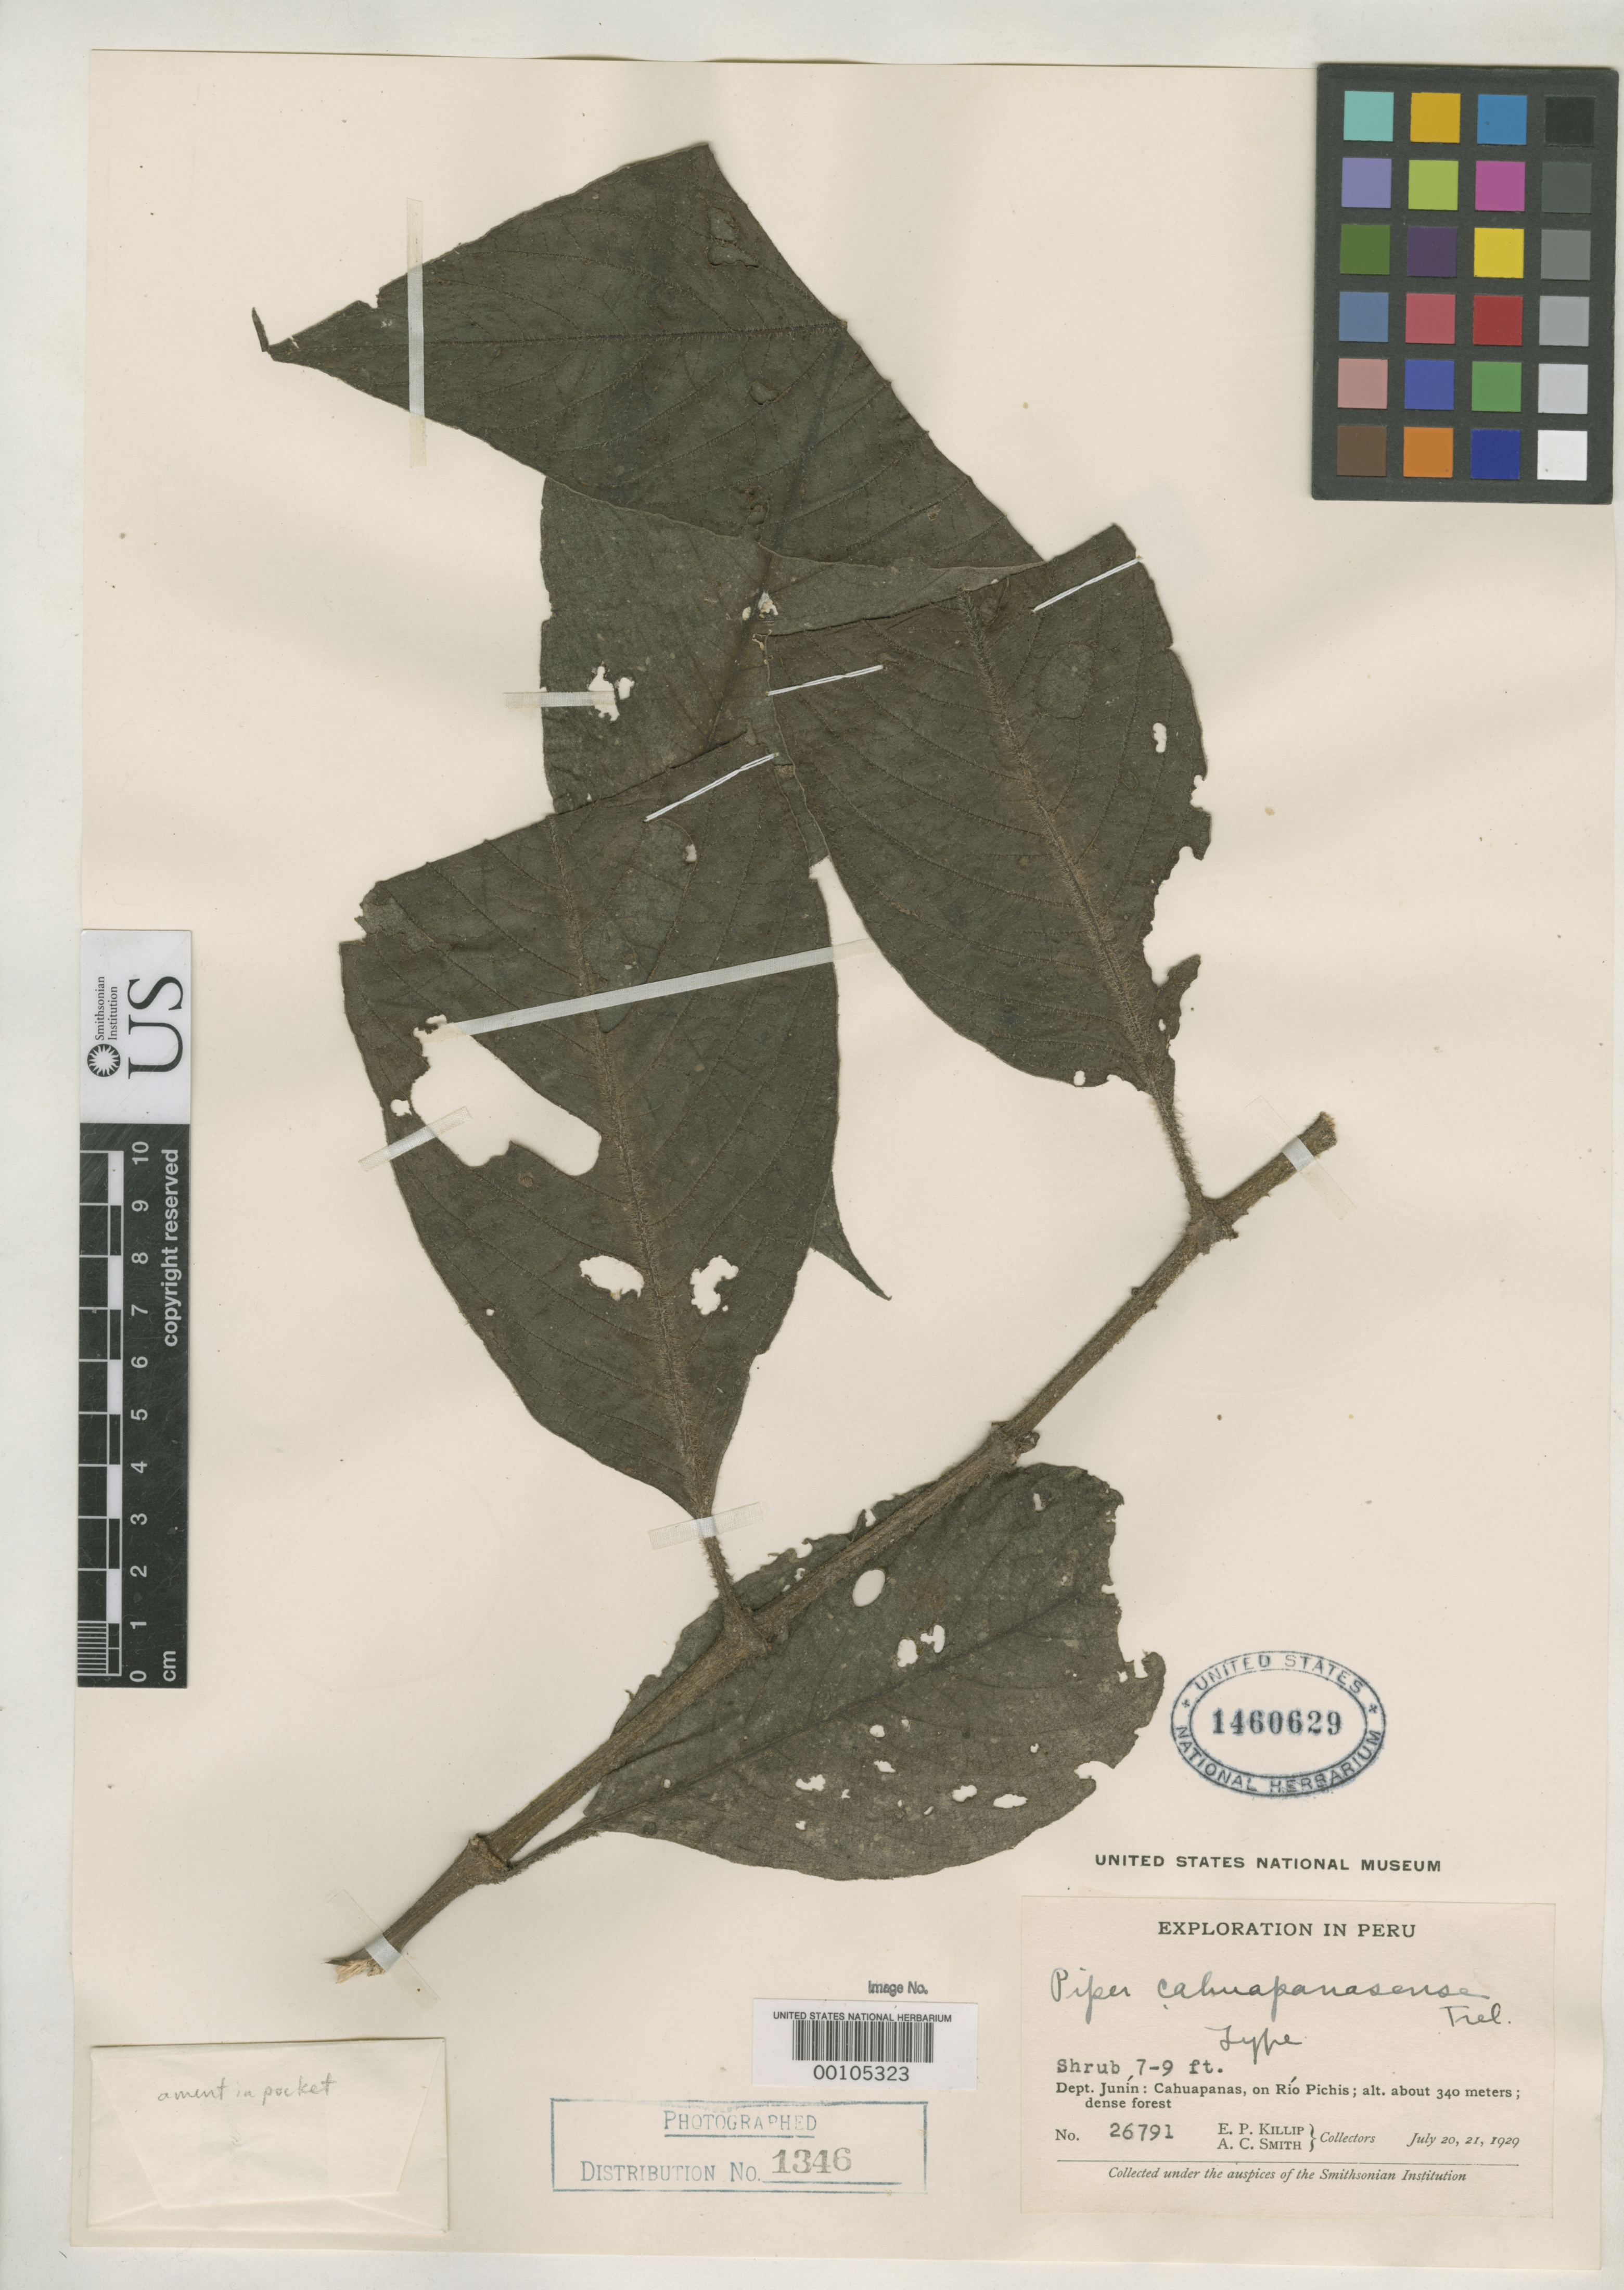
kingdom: Plantae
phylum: Tracheophyta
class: Magnoliopsida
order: Piperales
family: Piperaceae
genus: Piper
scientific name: Piper cahuapanasense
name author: Trel. in J.F. Macbr.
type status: Holotype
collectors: E. P. Killip & A. C. Smith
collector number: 26791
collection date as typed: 20 Jul 1929 to 21 Jul 1929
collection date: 1929-07-20/1929-07-21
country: Peru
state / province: Junín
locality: Cahuapanas, Rio Pichis.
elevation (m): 340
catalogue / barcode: US 1460629